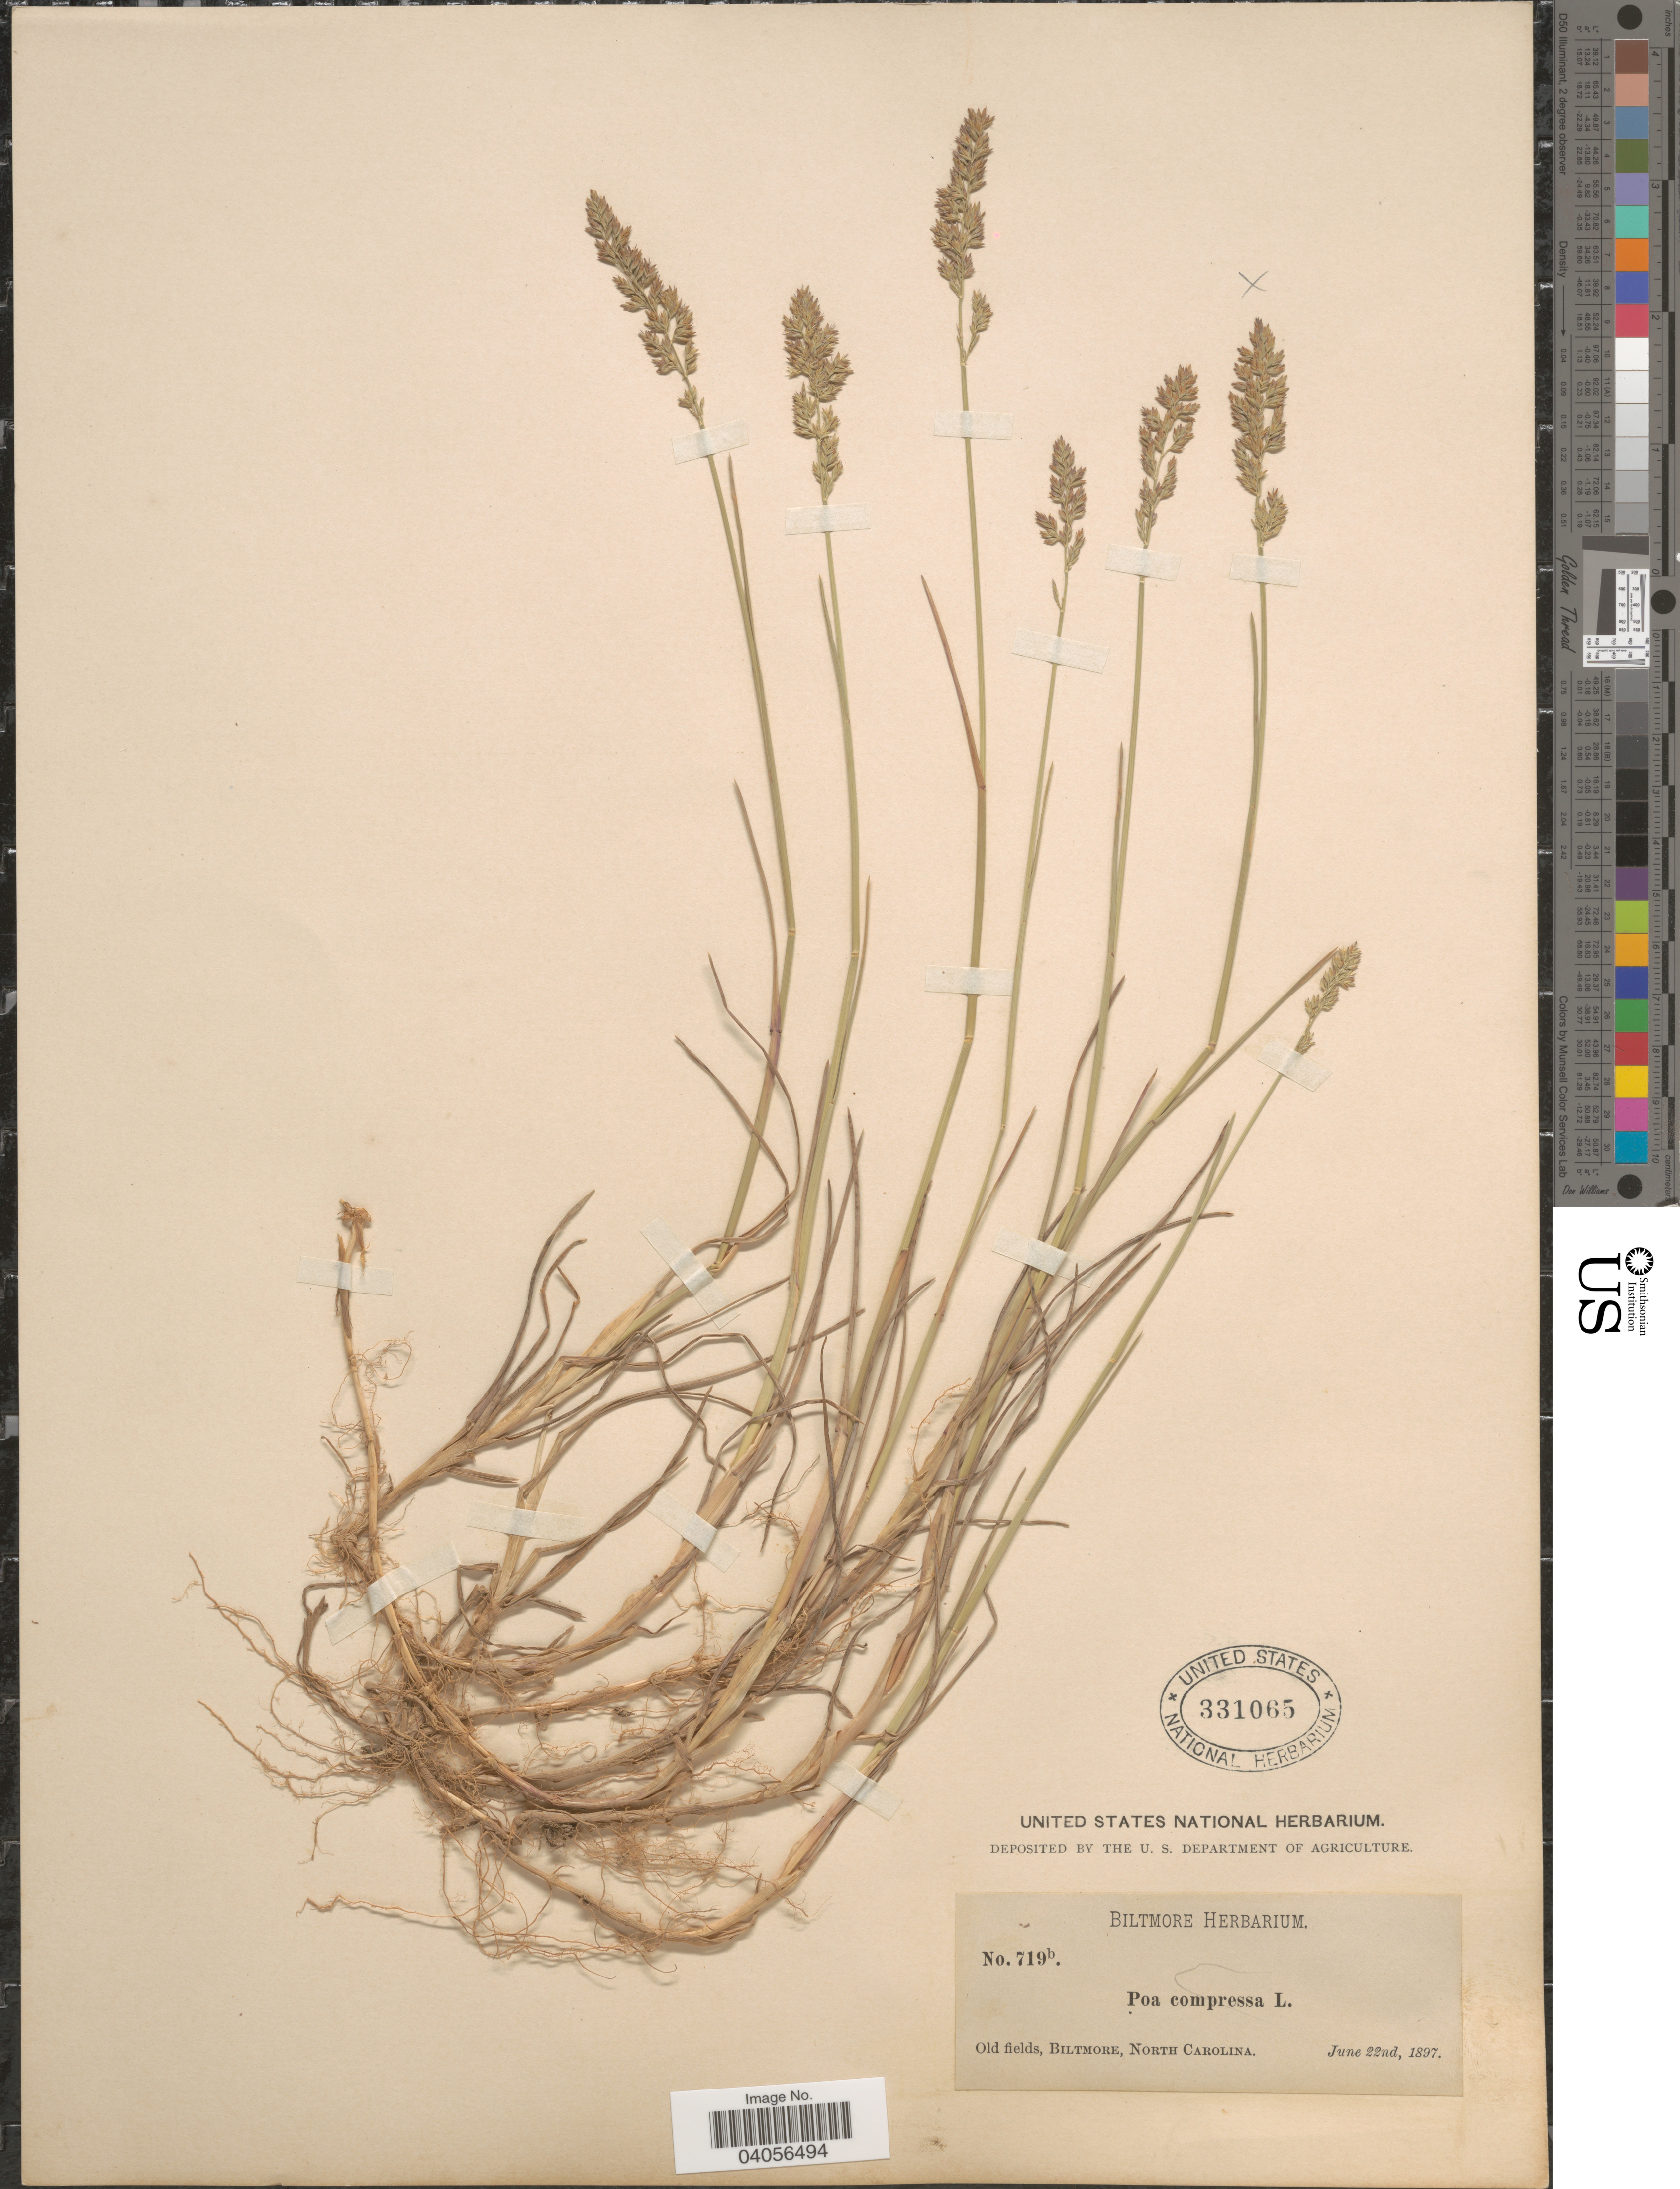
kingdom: Plantae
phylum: Tracheophyta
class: Liliopsida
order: Poales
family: Poaceae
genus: Poa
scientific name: Poa compressa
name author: L.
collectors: ex herb. Biltmore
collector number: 719b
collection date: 1897-06-22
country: United States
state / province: North Carolina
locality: Biltmore.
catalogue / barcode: US 331065